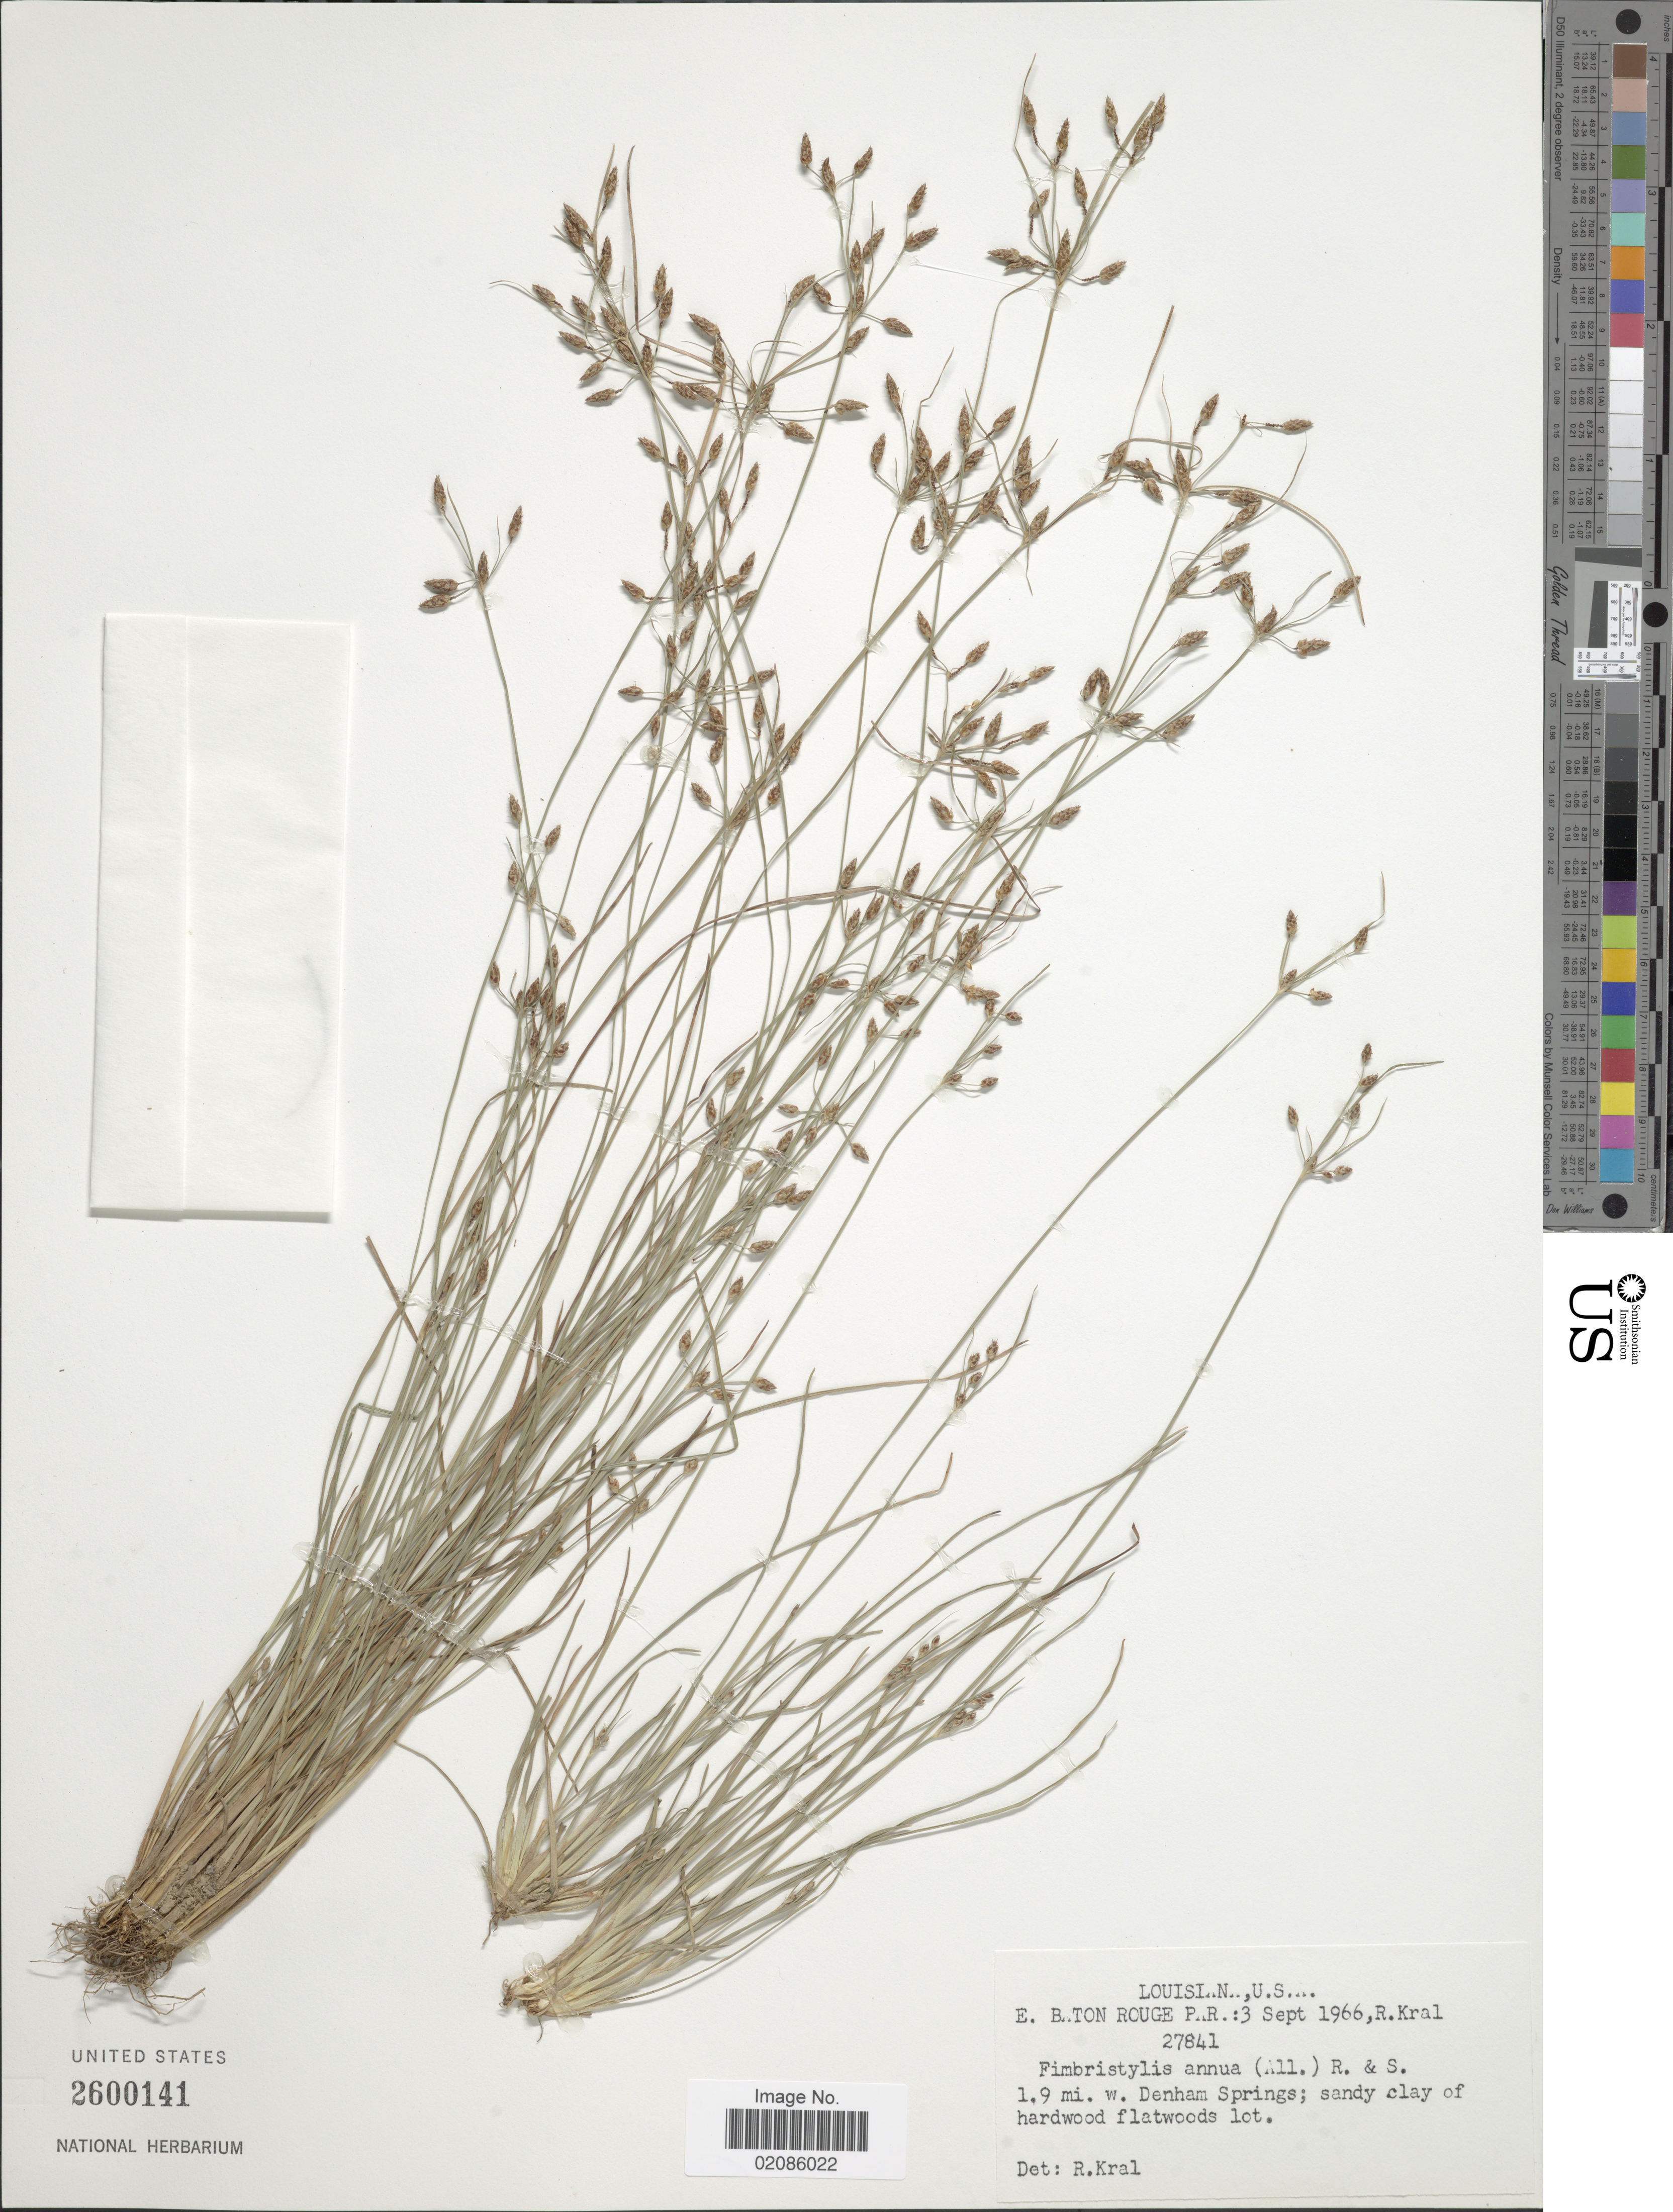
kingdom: Plantae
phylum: Tracheophyta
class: Liliopsida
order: Poales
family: Cyperaceae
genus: Fimbristylis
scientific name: Fimbristylis annua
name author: (All.) Roem. & Schult.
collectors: R. Kral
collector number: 27841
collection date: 1966-09-03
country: United States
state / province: Louisiana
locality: E. Baton Rouge Par. 1.9 mi. w. Denham Springs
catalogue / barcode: US 2600141